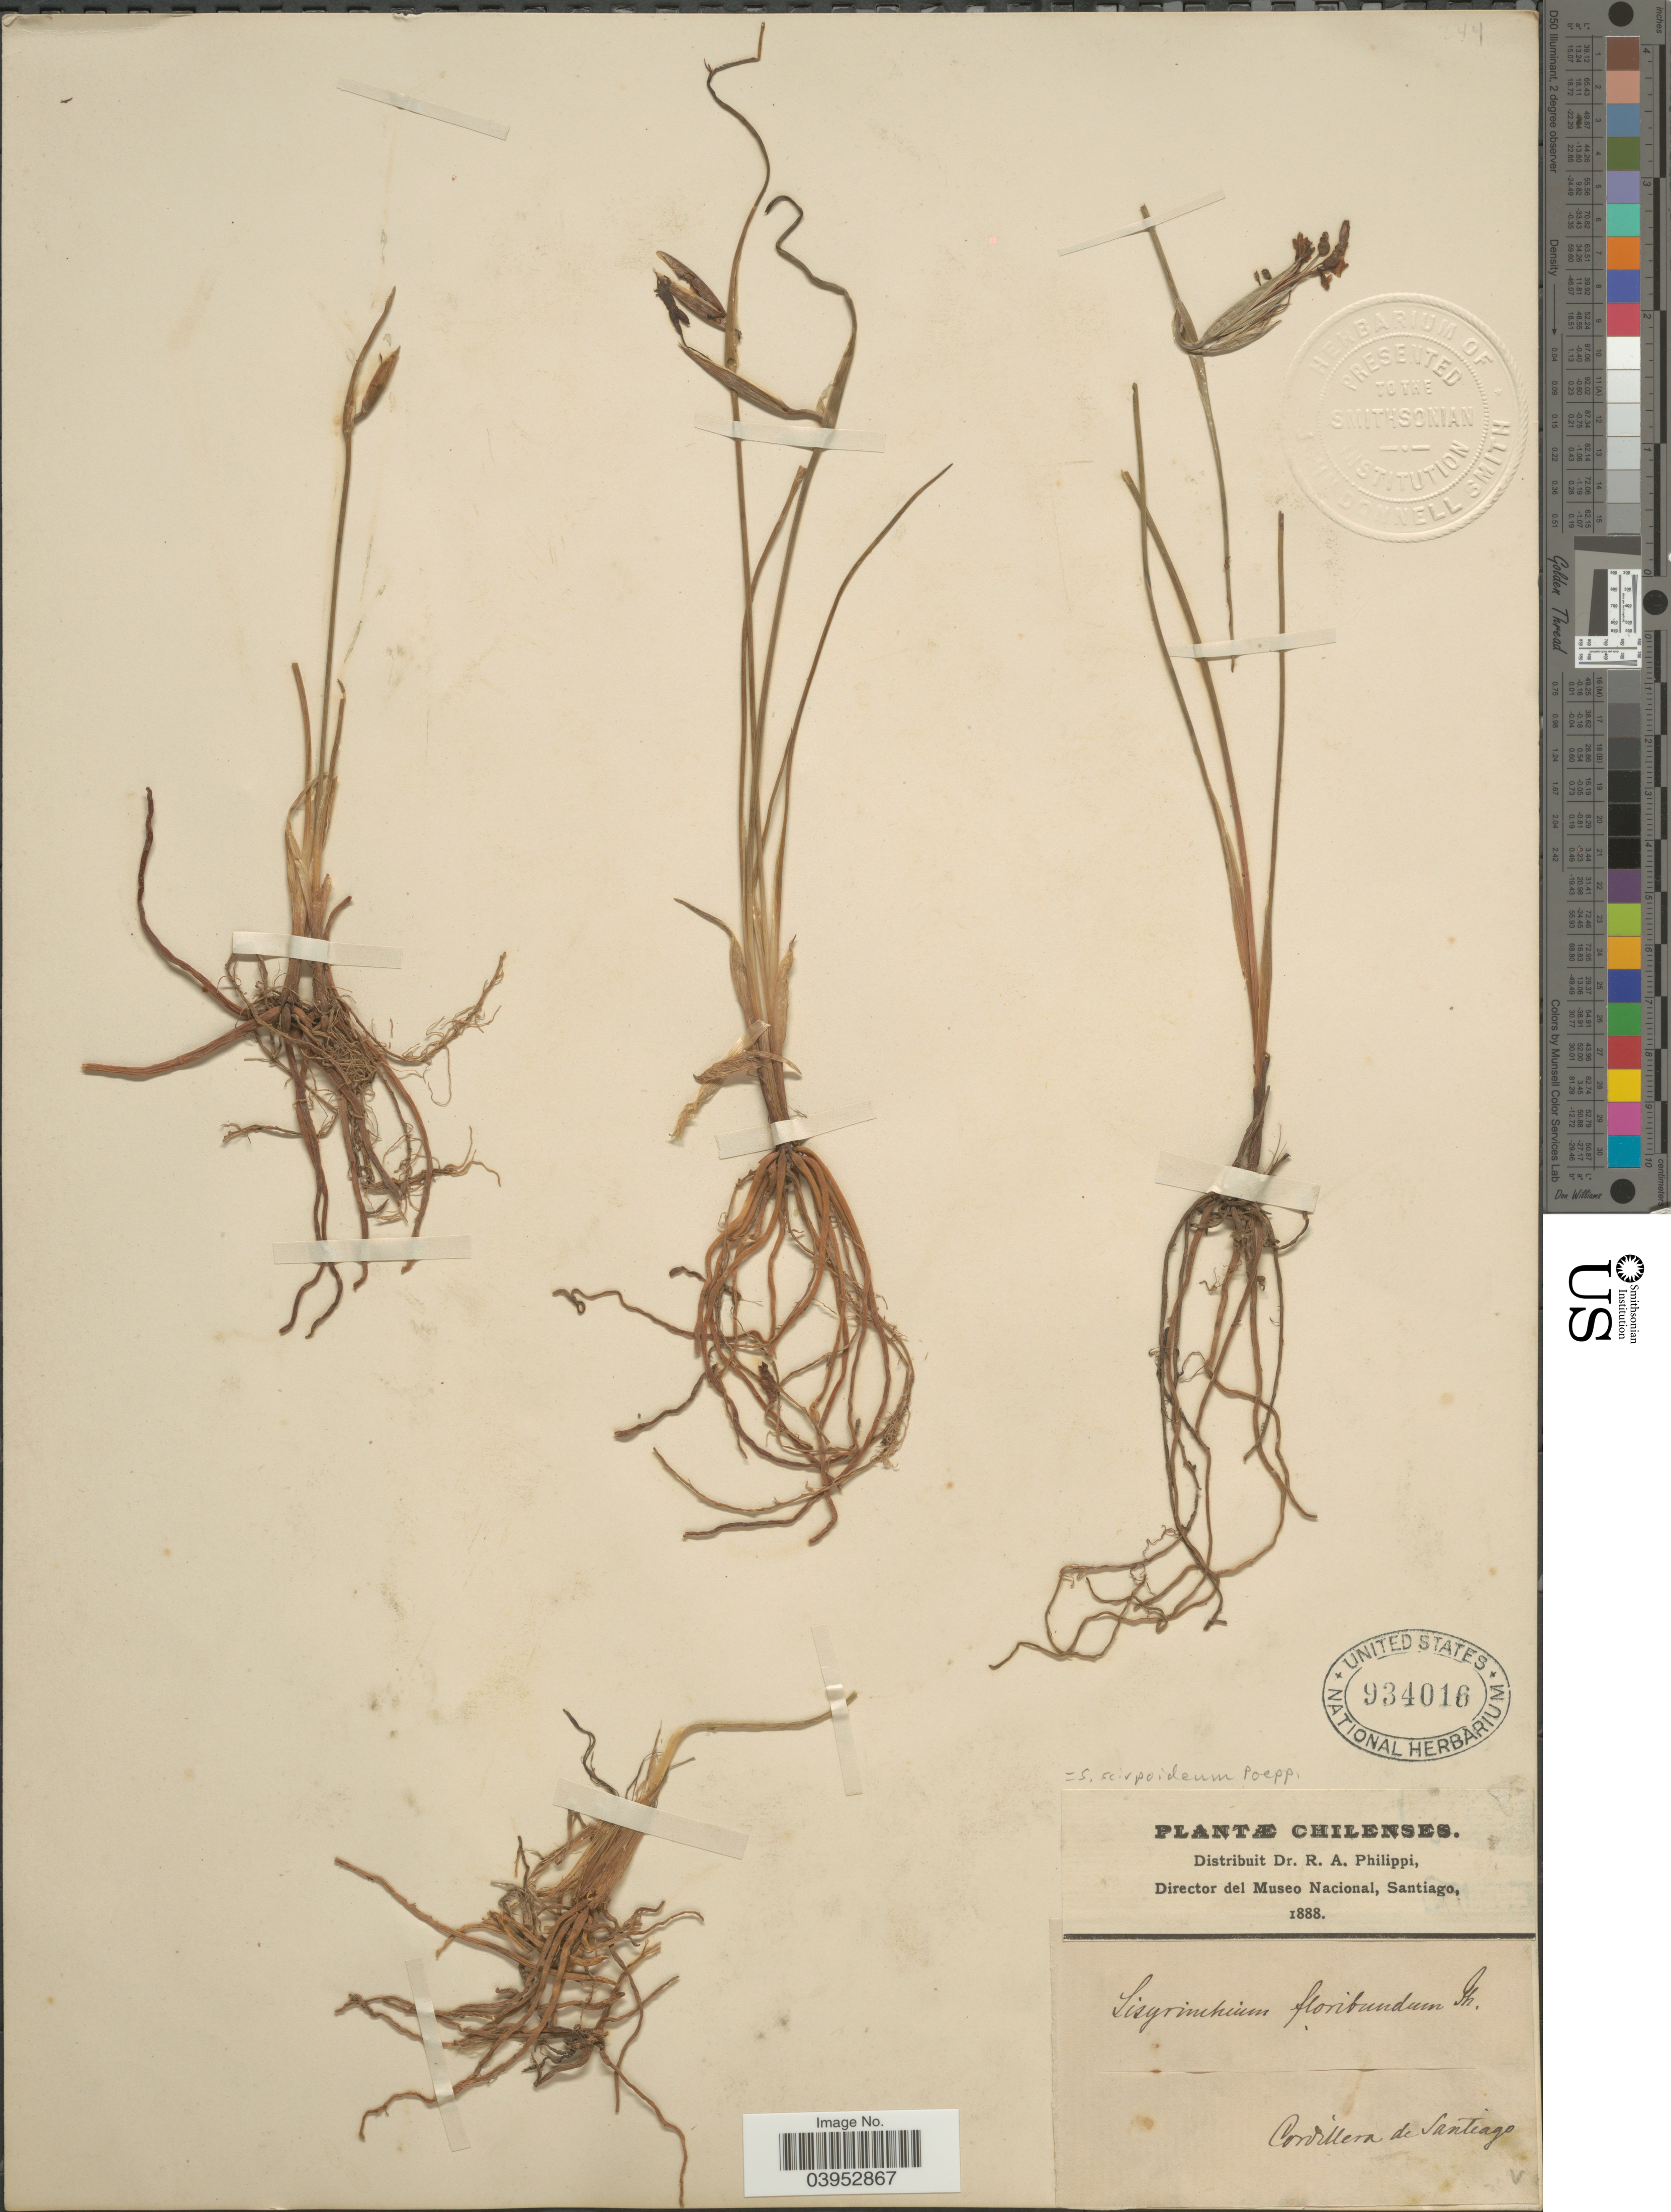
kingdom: Plantae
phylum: Tracheophyta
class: Liliopsida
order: Asparagales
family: Iridaceae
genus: Olsynium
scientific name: Olsynium scirpoideum subsp. scirpoideum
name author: (Poepp.) Goldblatt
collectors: ex. herb. R.A. Philippi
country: Chile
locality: Cordillera de Santiago.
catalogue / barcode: US 934016